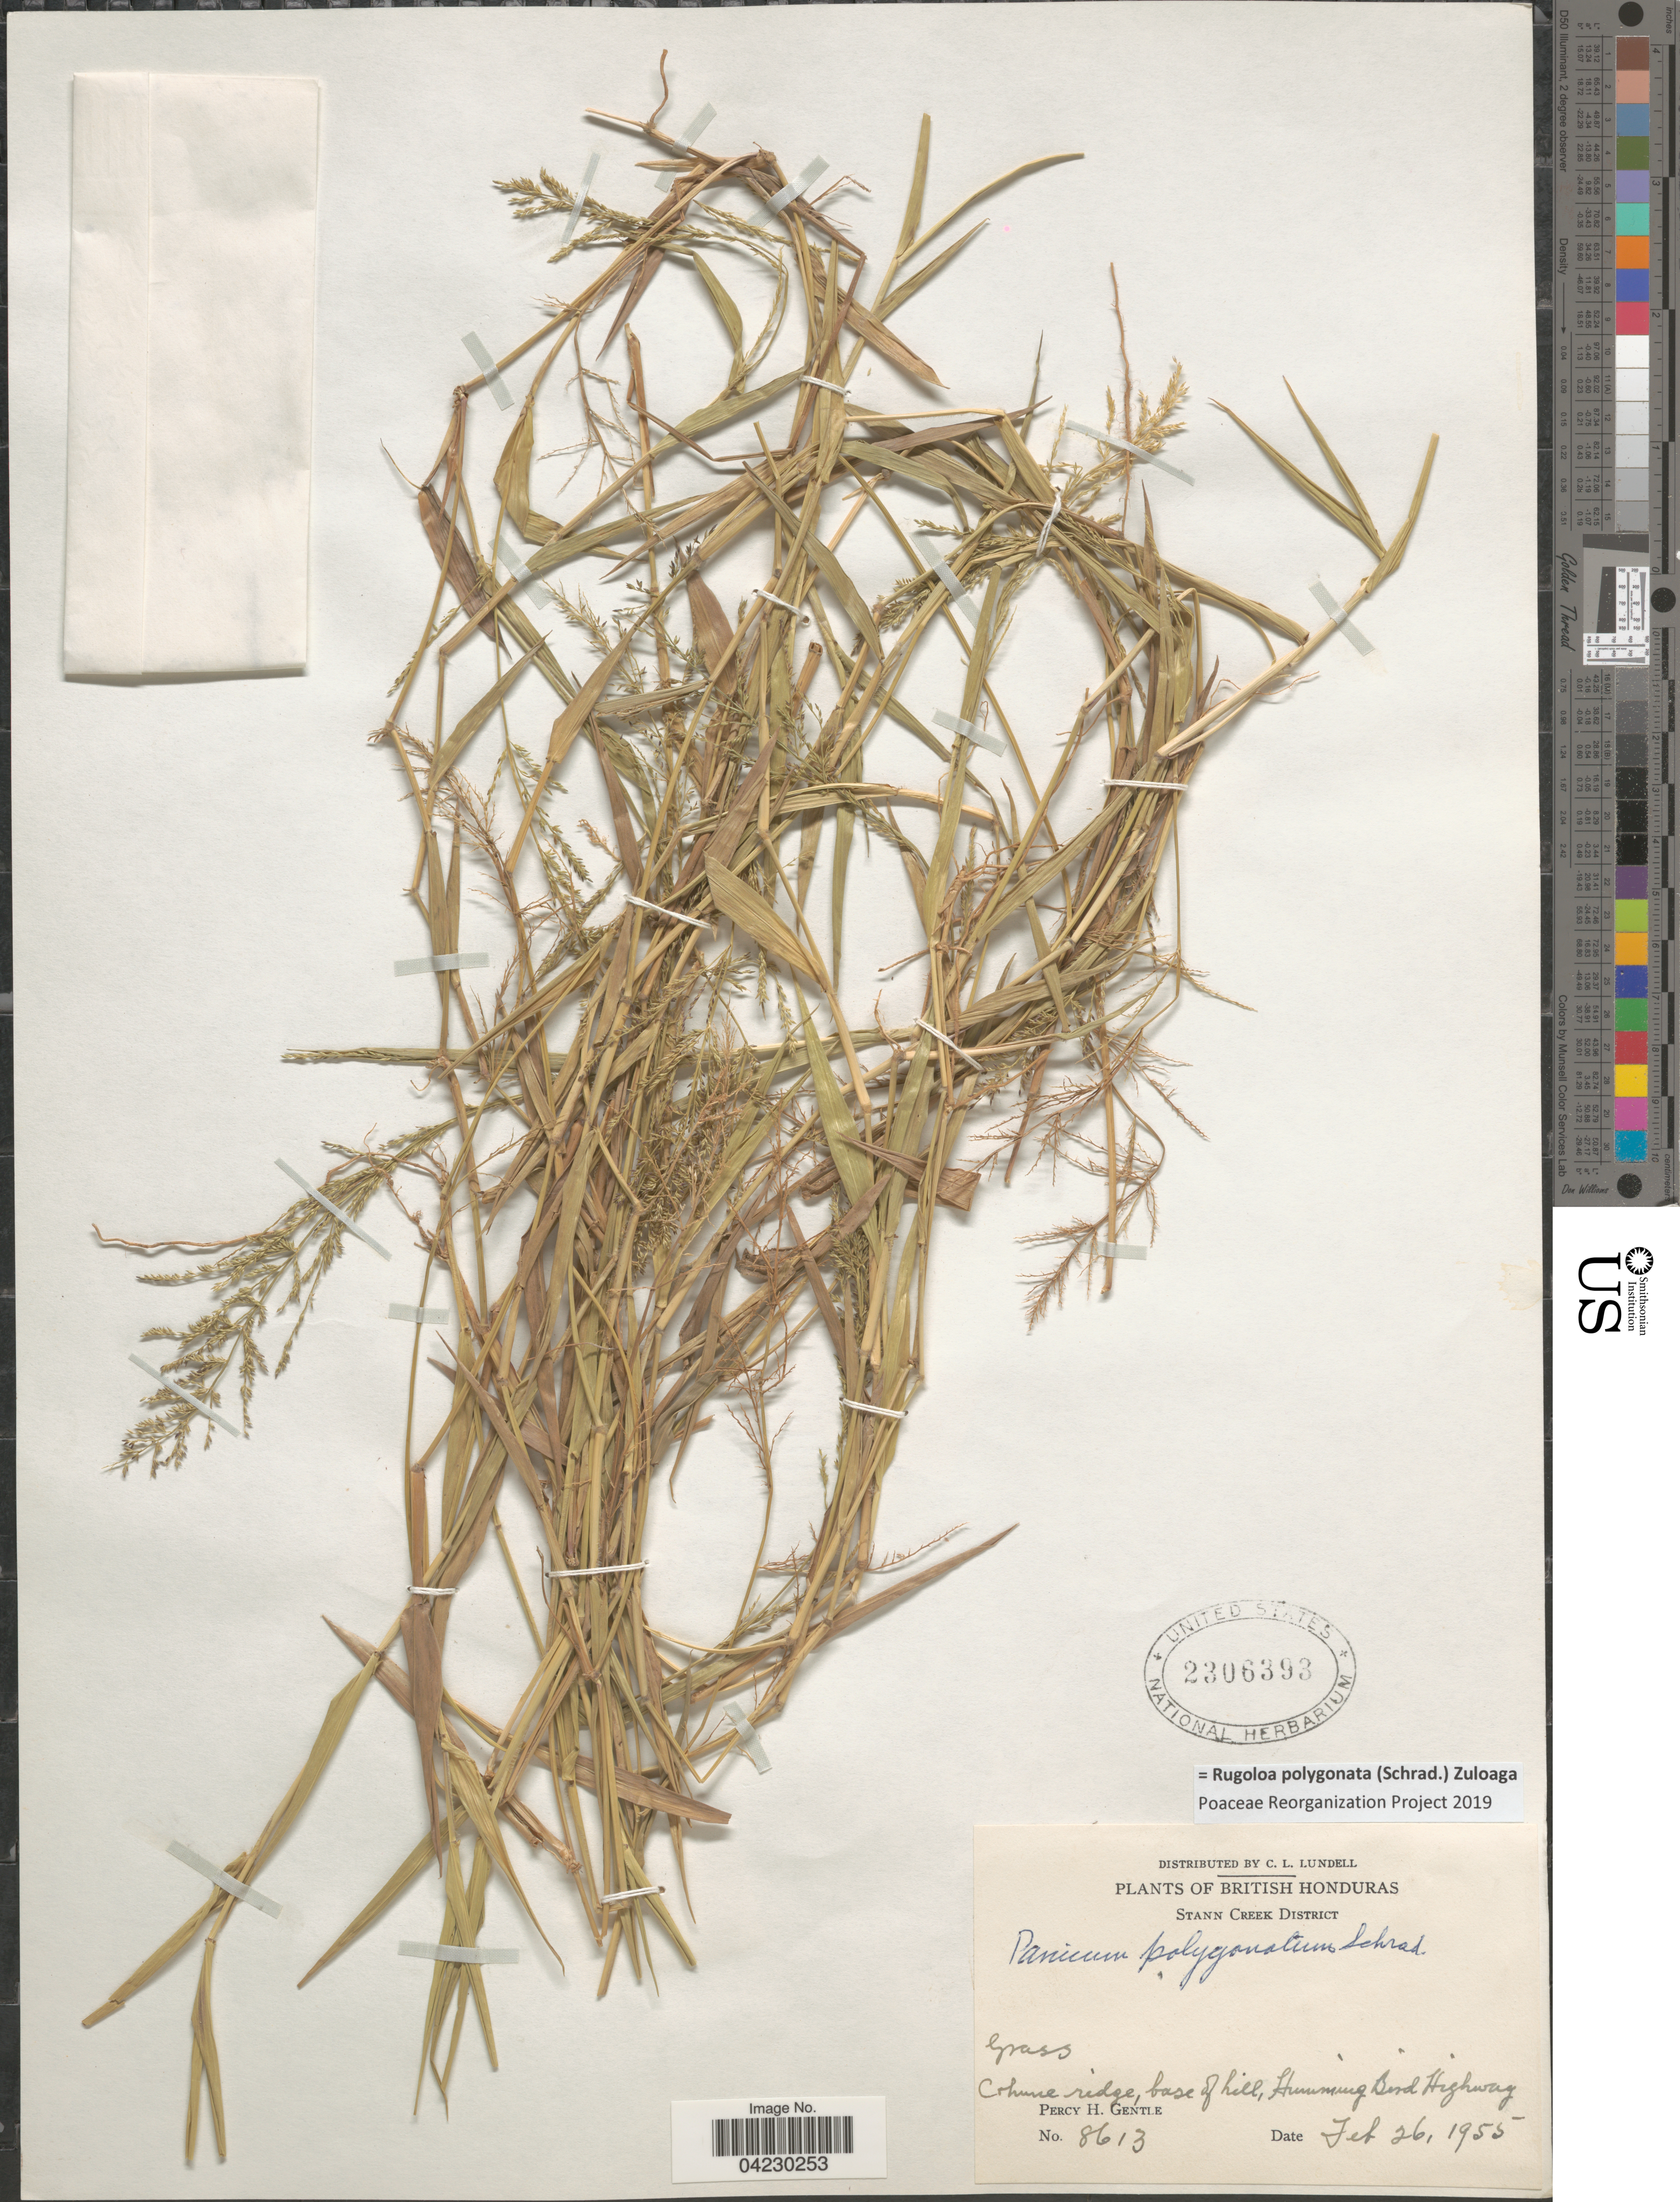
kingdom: Plantae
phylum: Tracheophyta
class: Liliopsida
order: Poales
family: Poaceae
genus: Rugoloa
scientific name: Rugoloa polygonata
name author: (Schrad.) Zuloaga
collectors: P. H. Gentle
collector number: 8613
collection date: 1955-02-26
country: Belize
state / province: Stann Creek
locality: British Honduras. Stann Creek District. Cohune ridge, base of hill, Humming Bird Highway.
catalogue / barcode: US 2306393